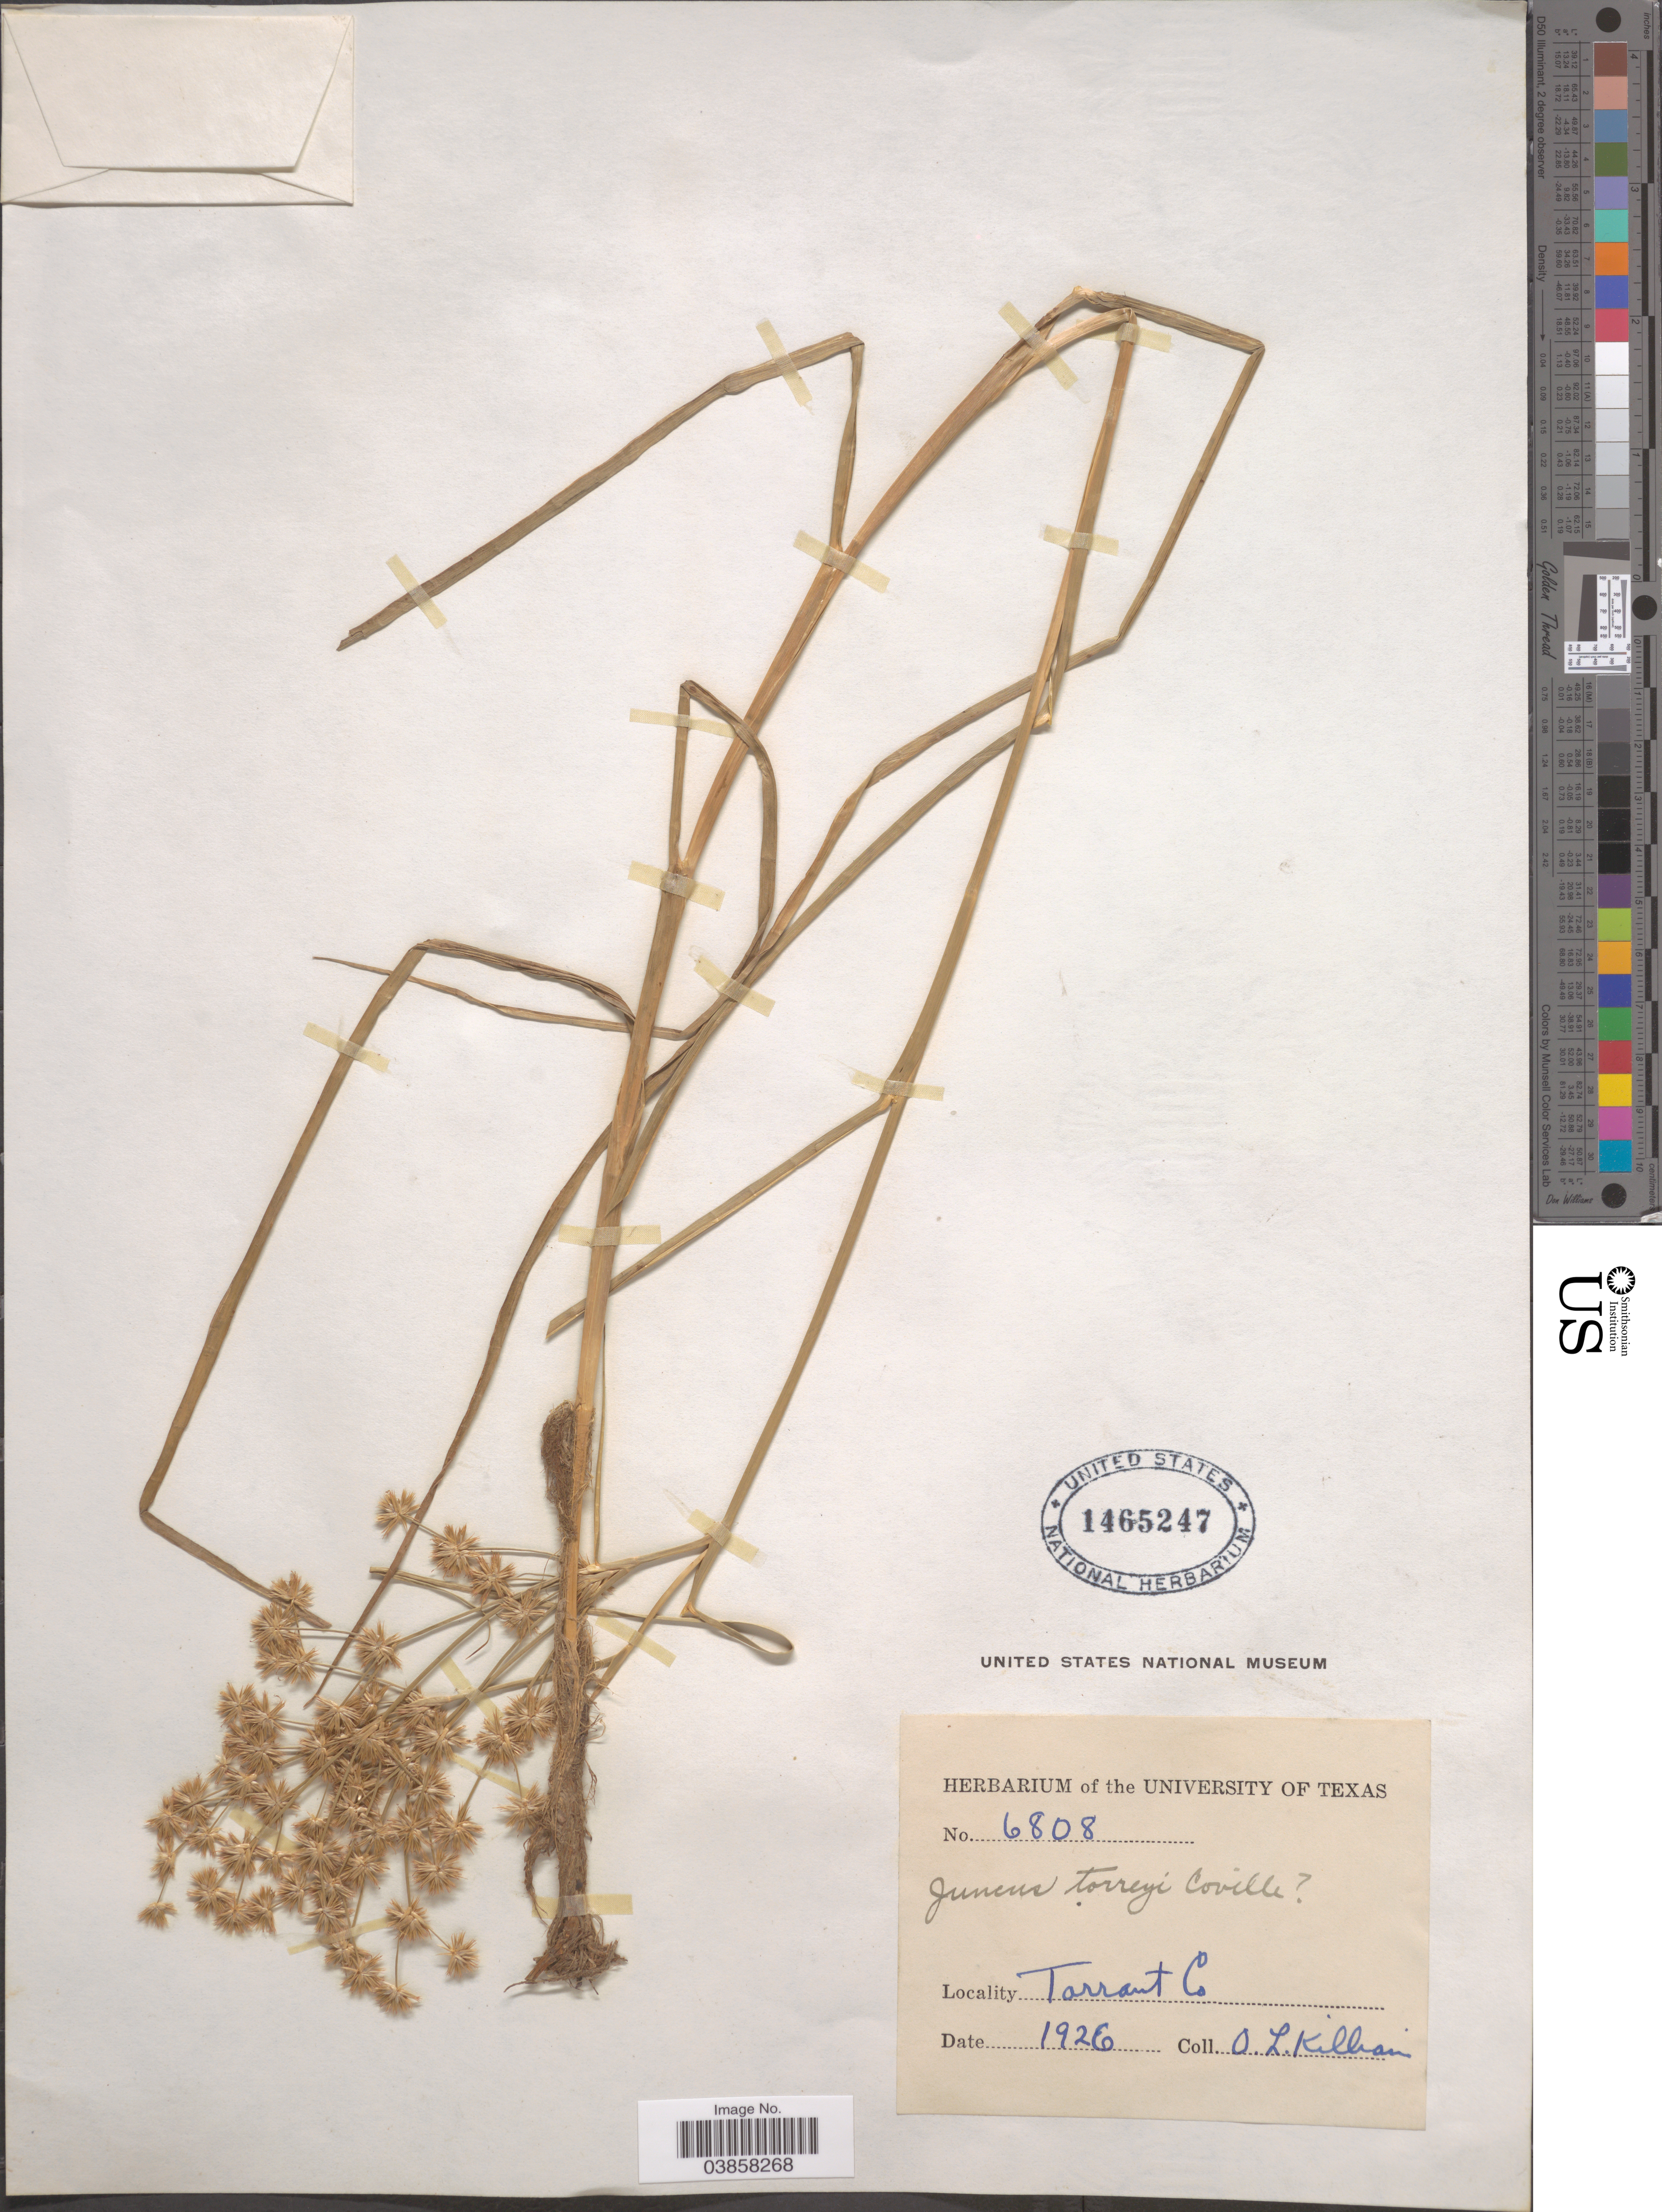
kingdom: Plantae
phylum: Tracheophyta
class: Liliopsida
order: Poales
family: Juncaceae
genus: Juncus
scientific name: Juncus torreyi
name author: Coville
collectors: O. Killian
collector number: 6808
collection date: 1926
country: United States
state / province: Texas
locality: Tarrant Co.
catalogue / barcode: US 1465247